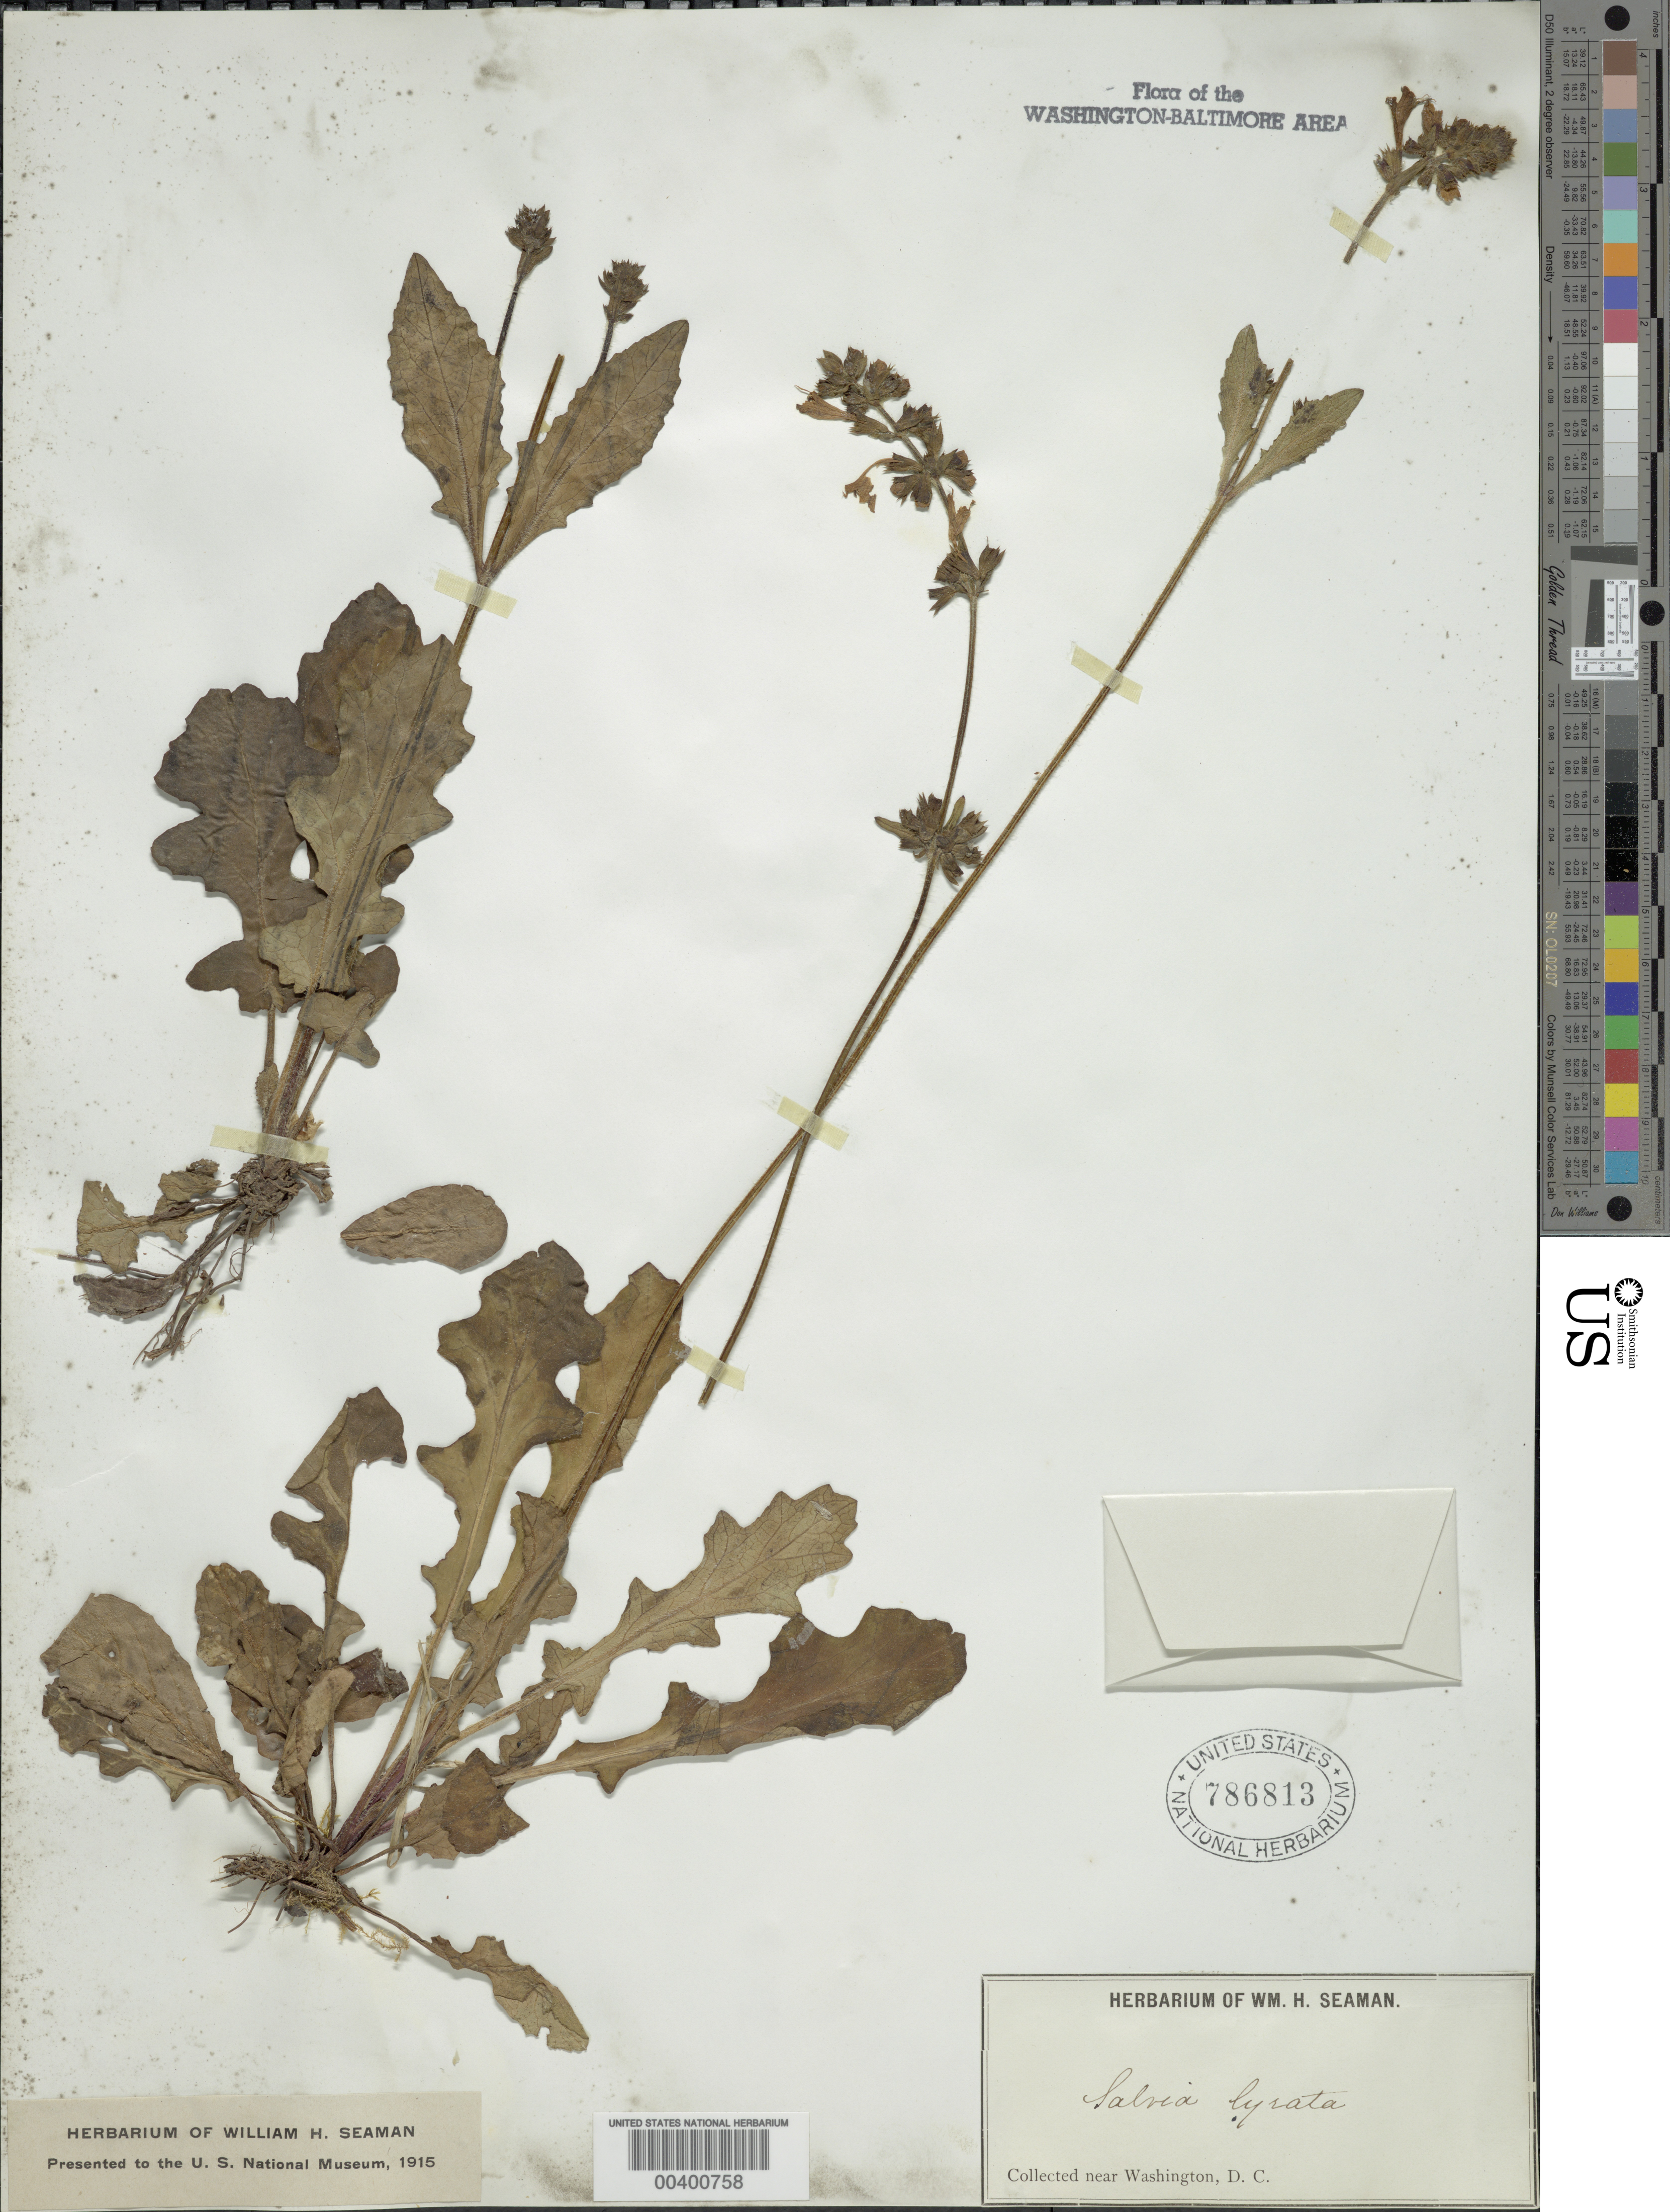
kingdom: Plantae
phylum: Tracheophyta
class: Magnoliopsida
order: Lamiales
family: Lamiaceae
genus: Salvia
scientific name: Salvia lyrata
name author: L.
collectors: W. Seaman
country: United States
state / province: District of Columbia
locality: Washington DC area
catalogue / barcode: US 786813